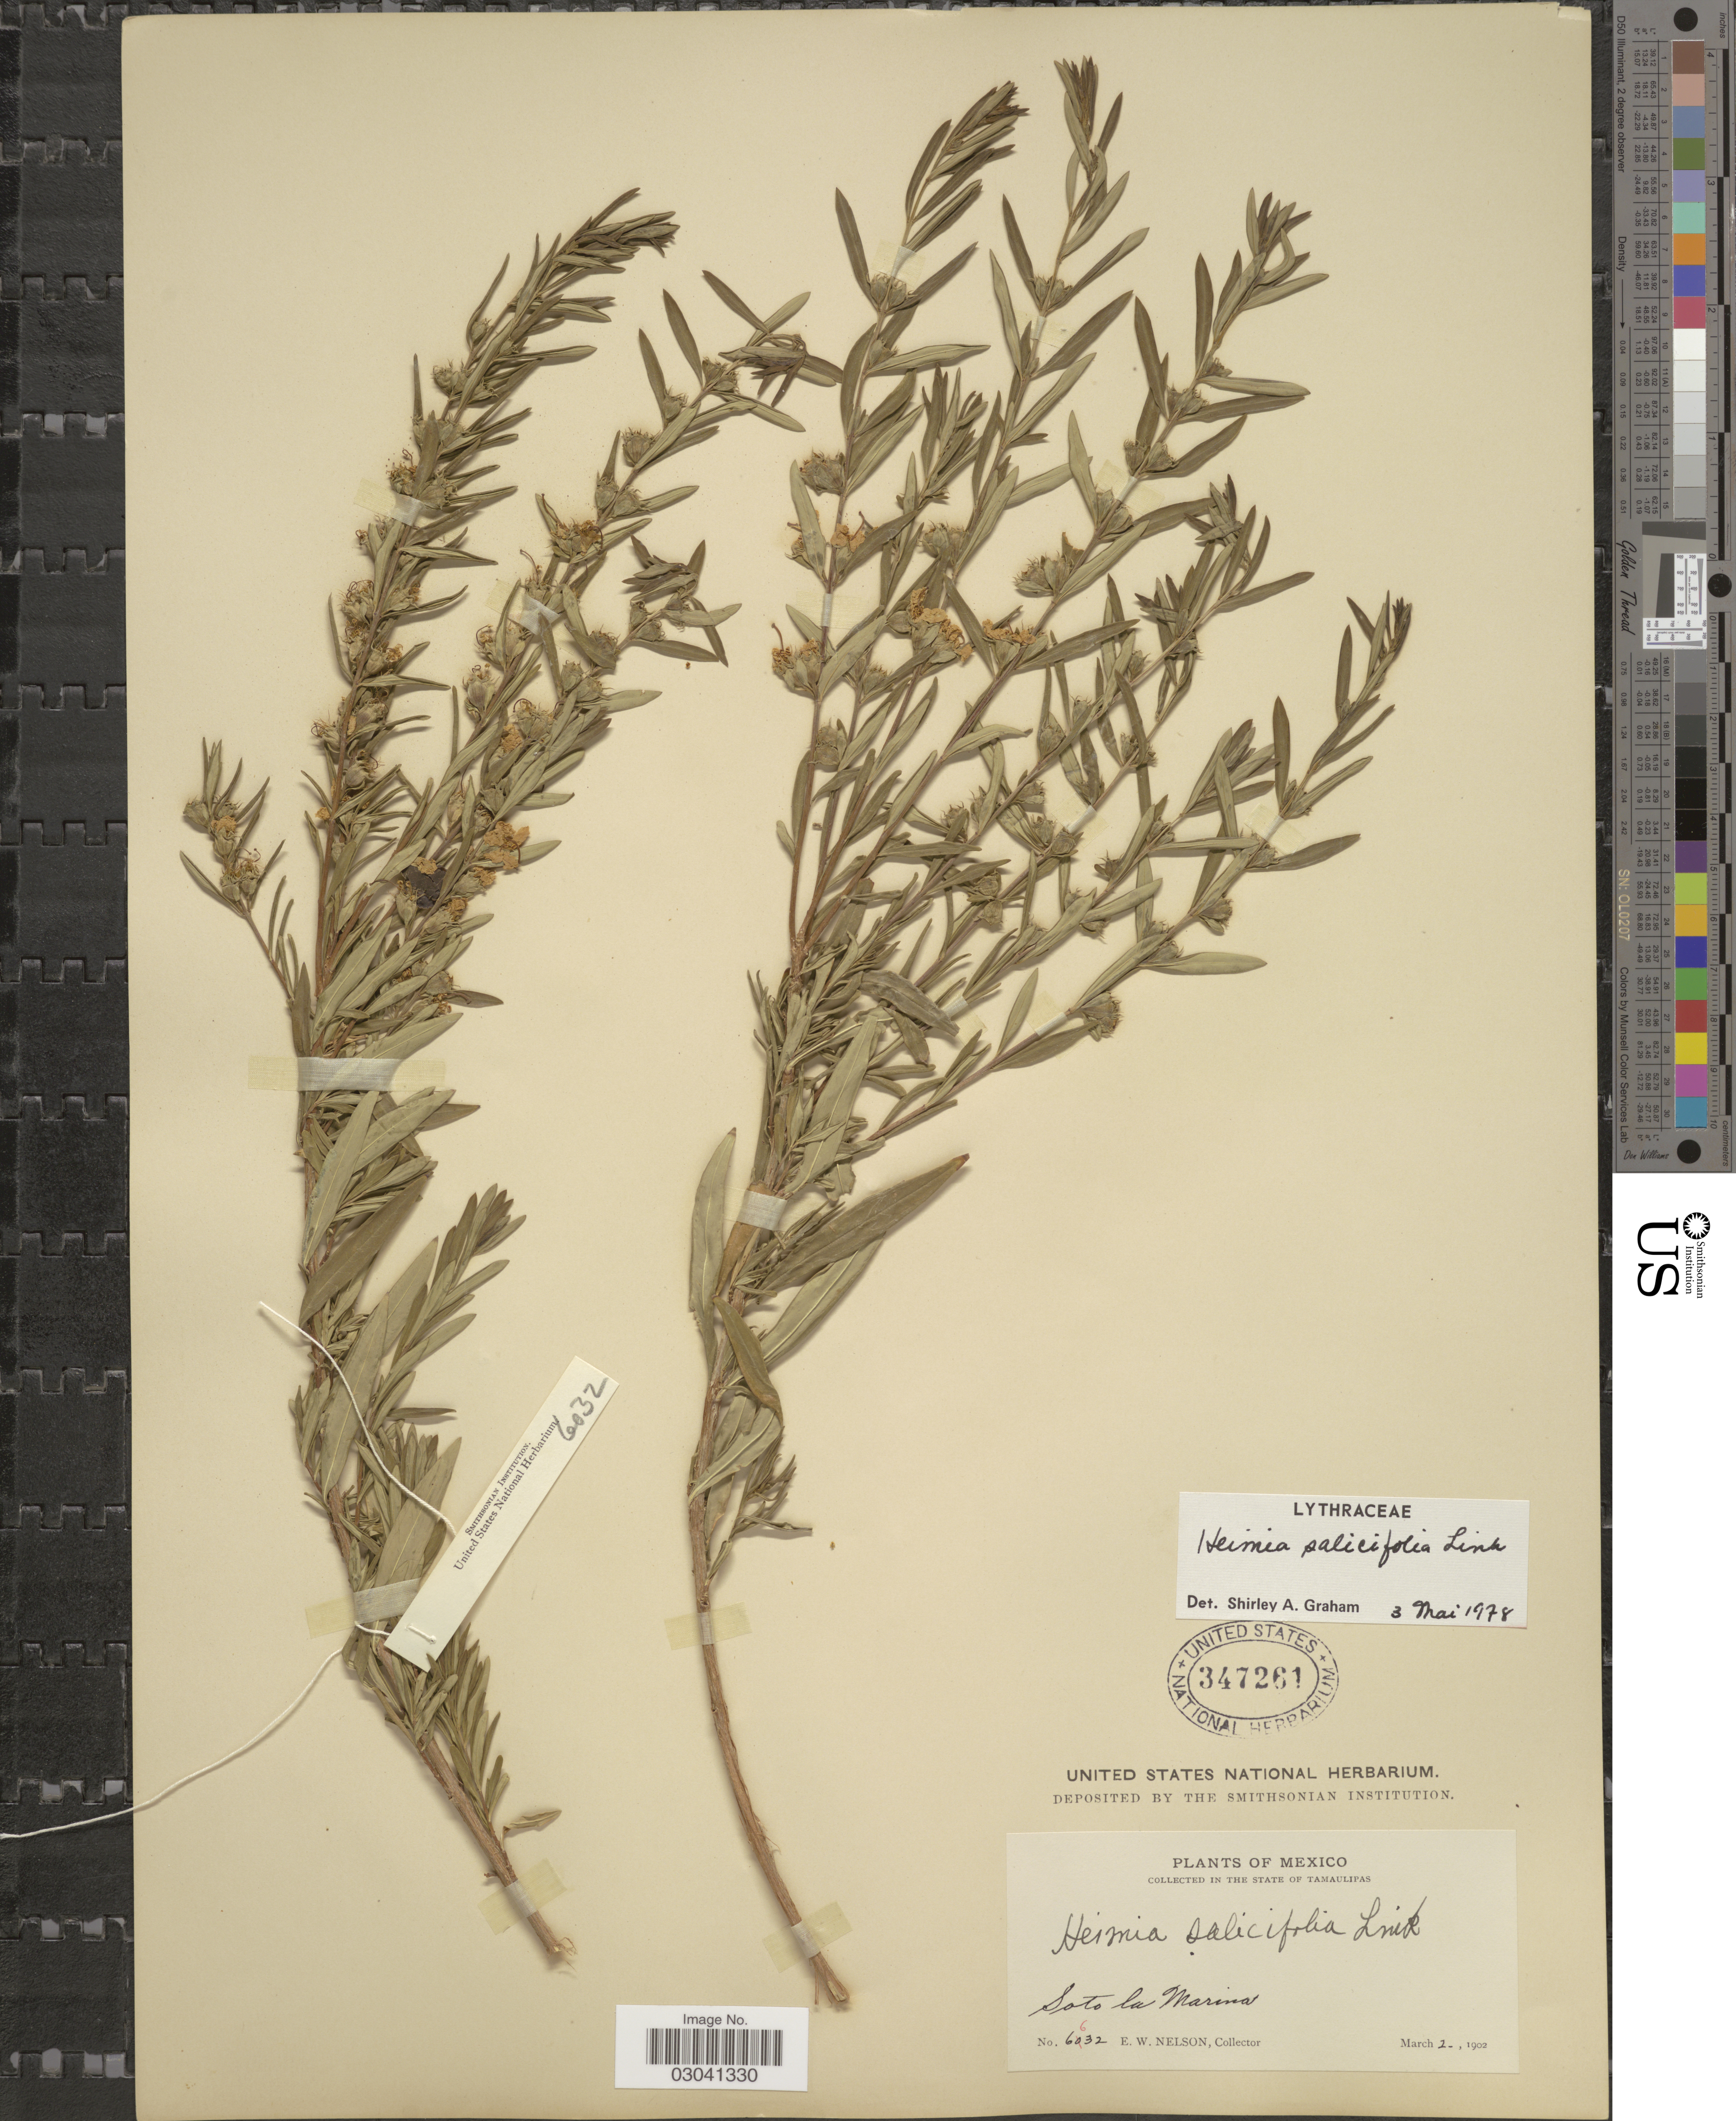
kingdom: Plantae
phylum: Tracheophyta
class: Magnoliopsida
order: Myrtales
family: Lythraceae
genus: Heimia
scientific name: Heimia salicifolia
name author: Link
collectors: E. W. Nelson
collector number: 6632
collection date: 1902-03-02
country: Mexico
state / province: Tamaulipas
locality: In The State of Tamaulipas, Soto la Marina.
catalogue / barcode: US 347261